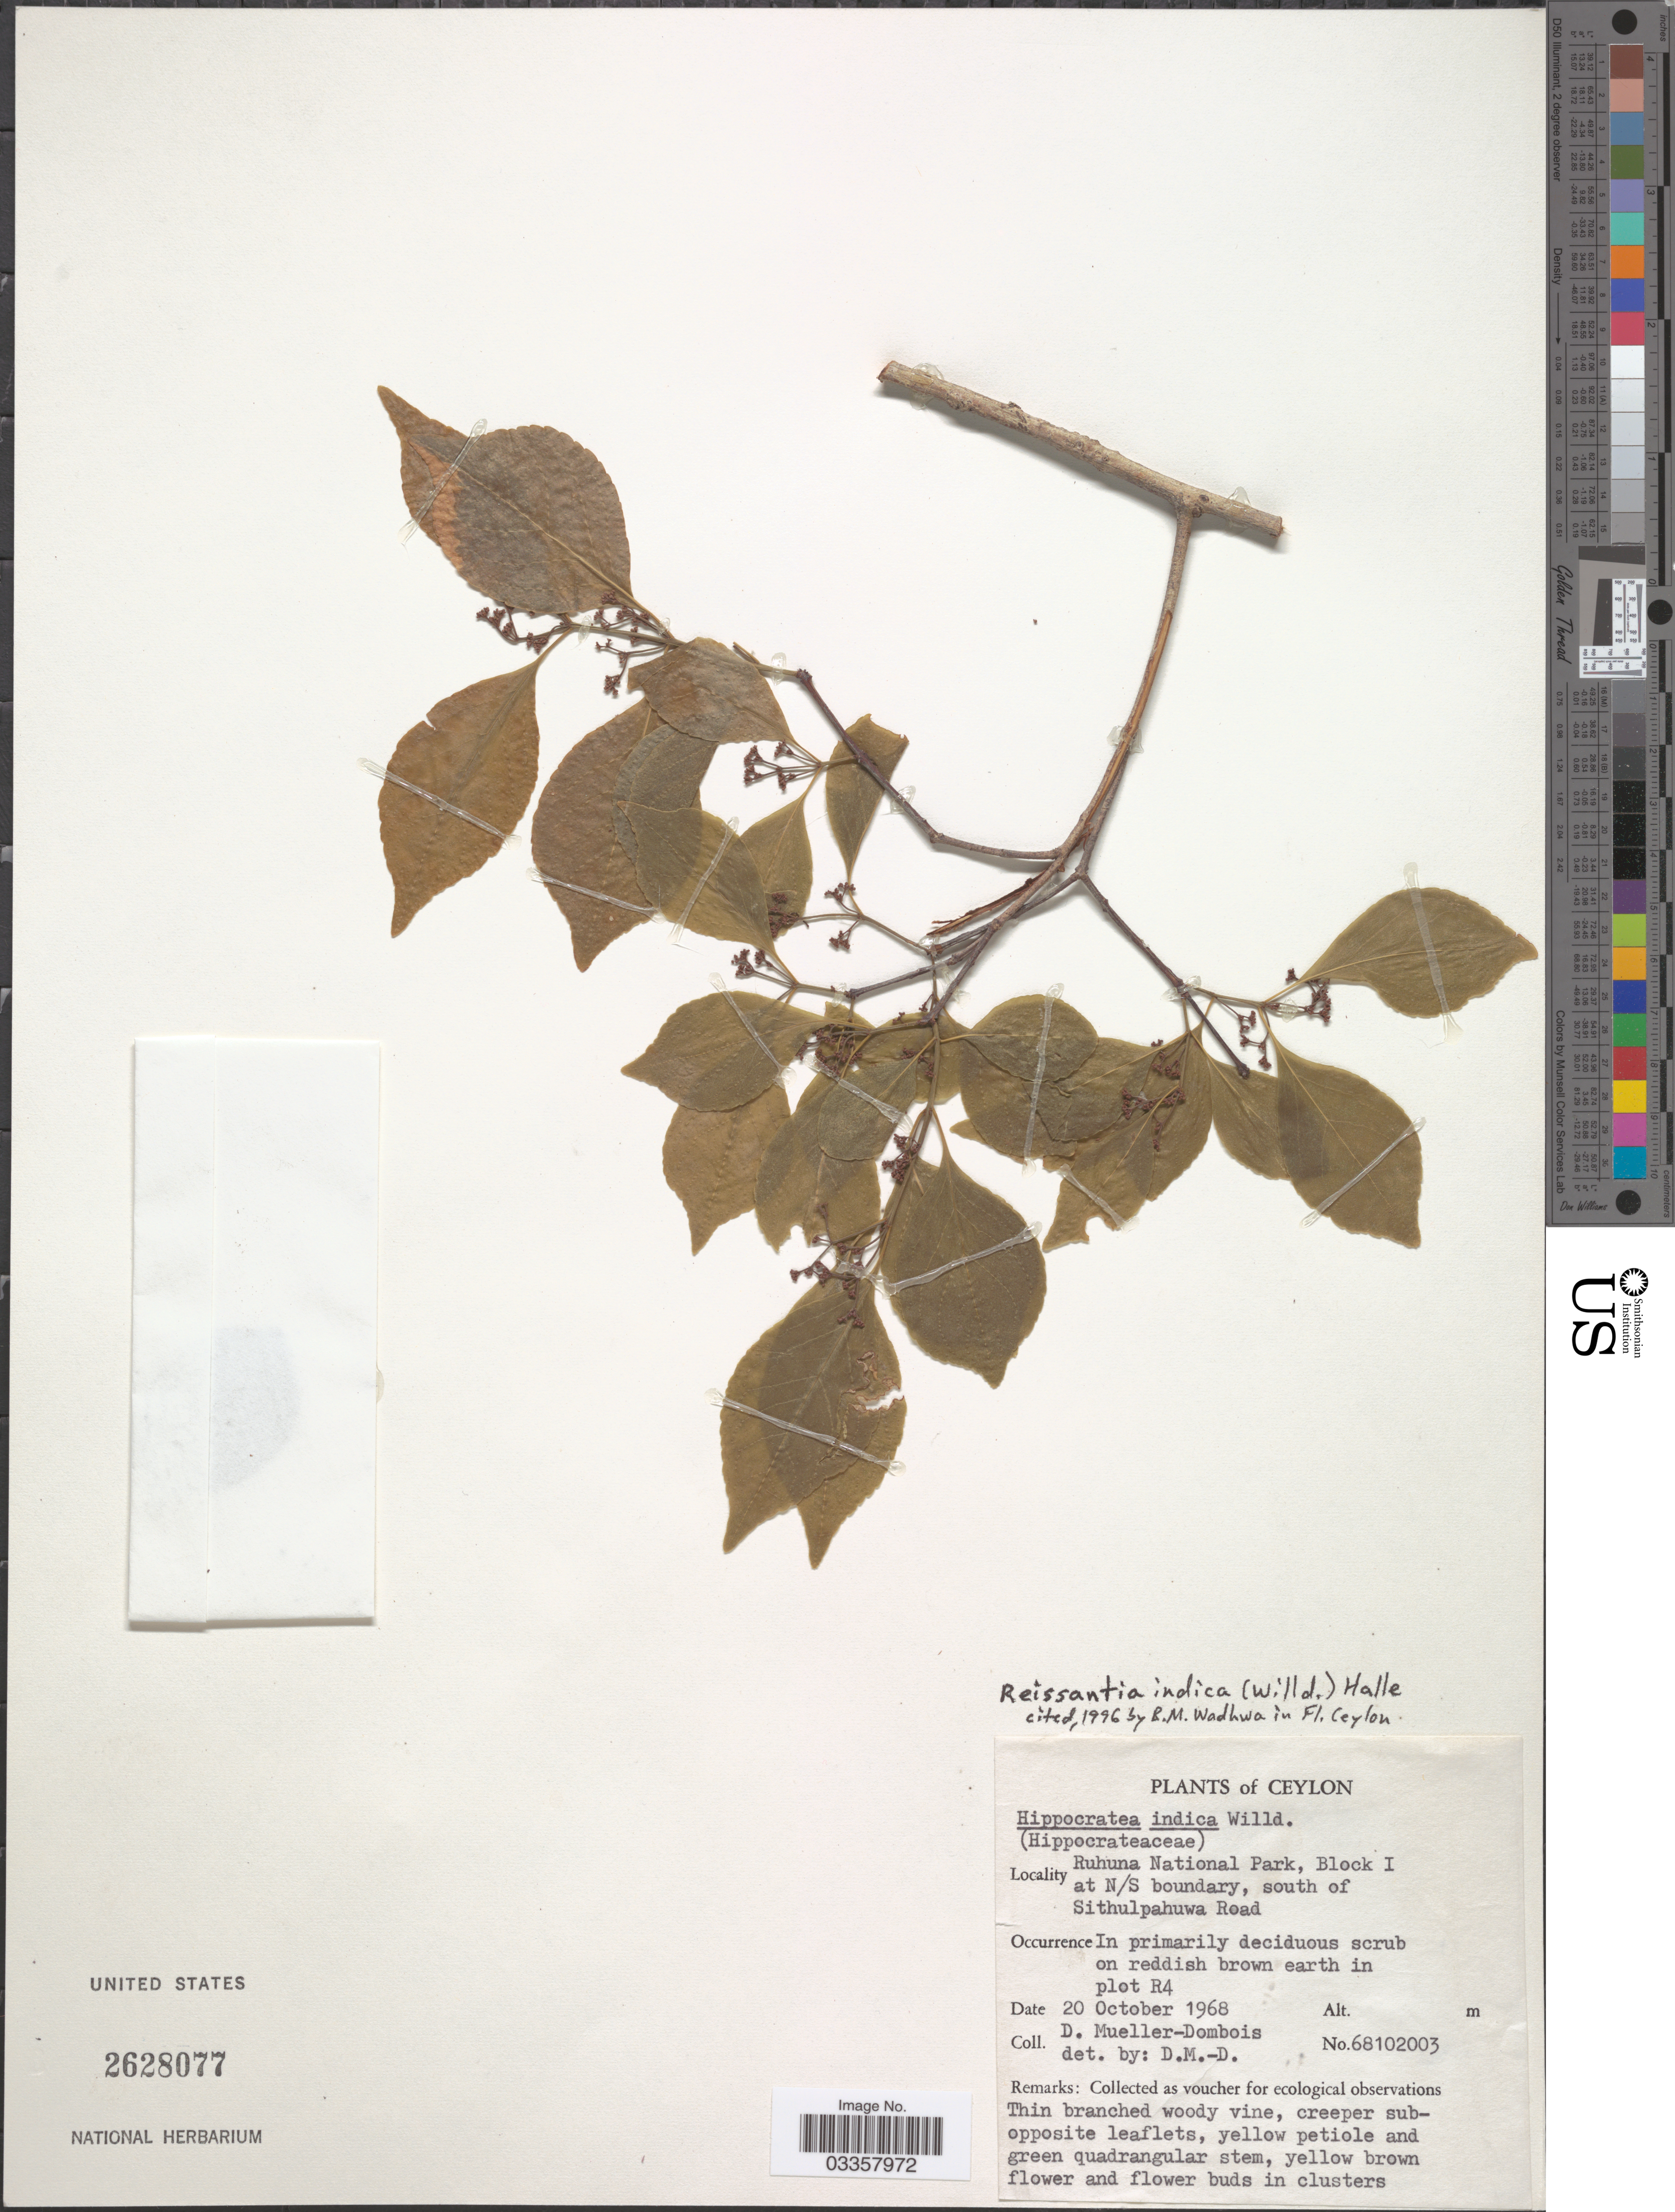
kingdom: Plantae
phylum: Tracheophyta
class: Magnoliopsida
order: Celastrales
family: Celastraceae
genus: Reissantia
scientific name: Reissantia indica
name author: (Willd.) N. Hallé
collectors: D. Mueller-Dombois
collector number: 68102003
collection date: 1968-10-20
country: Sri Lanka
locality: Ceylon. Ruhuna National Park, Block I at N/S boundary, south of Sithulpahuwa Road. On reddish brown earth in plot R4.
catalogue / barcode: US 2628077